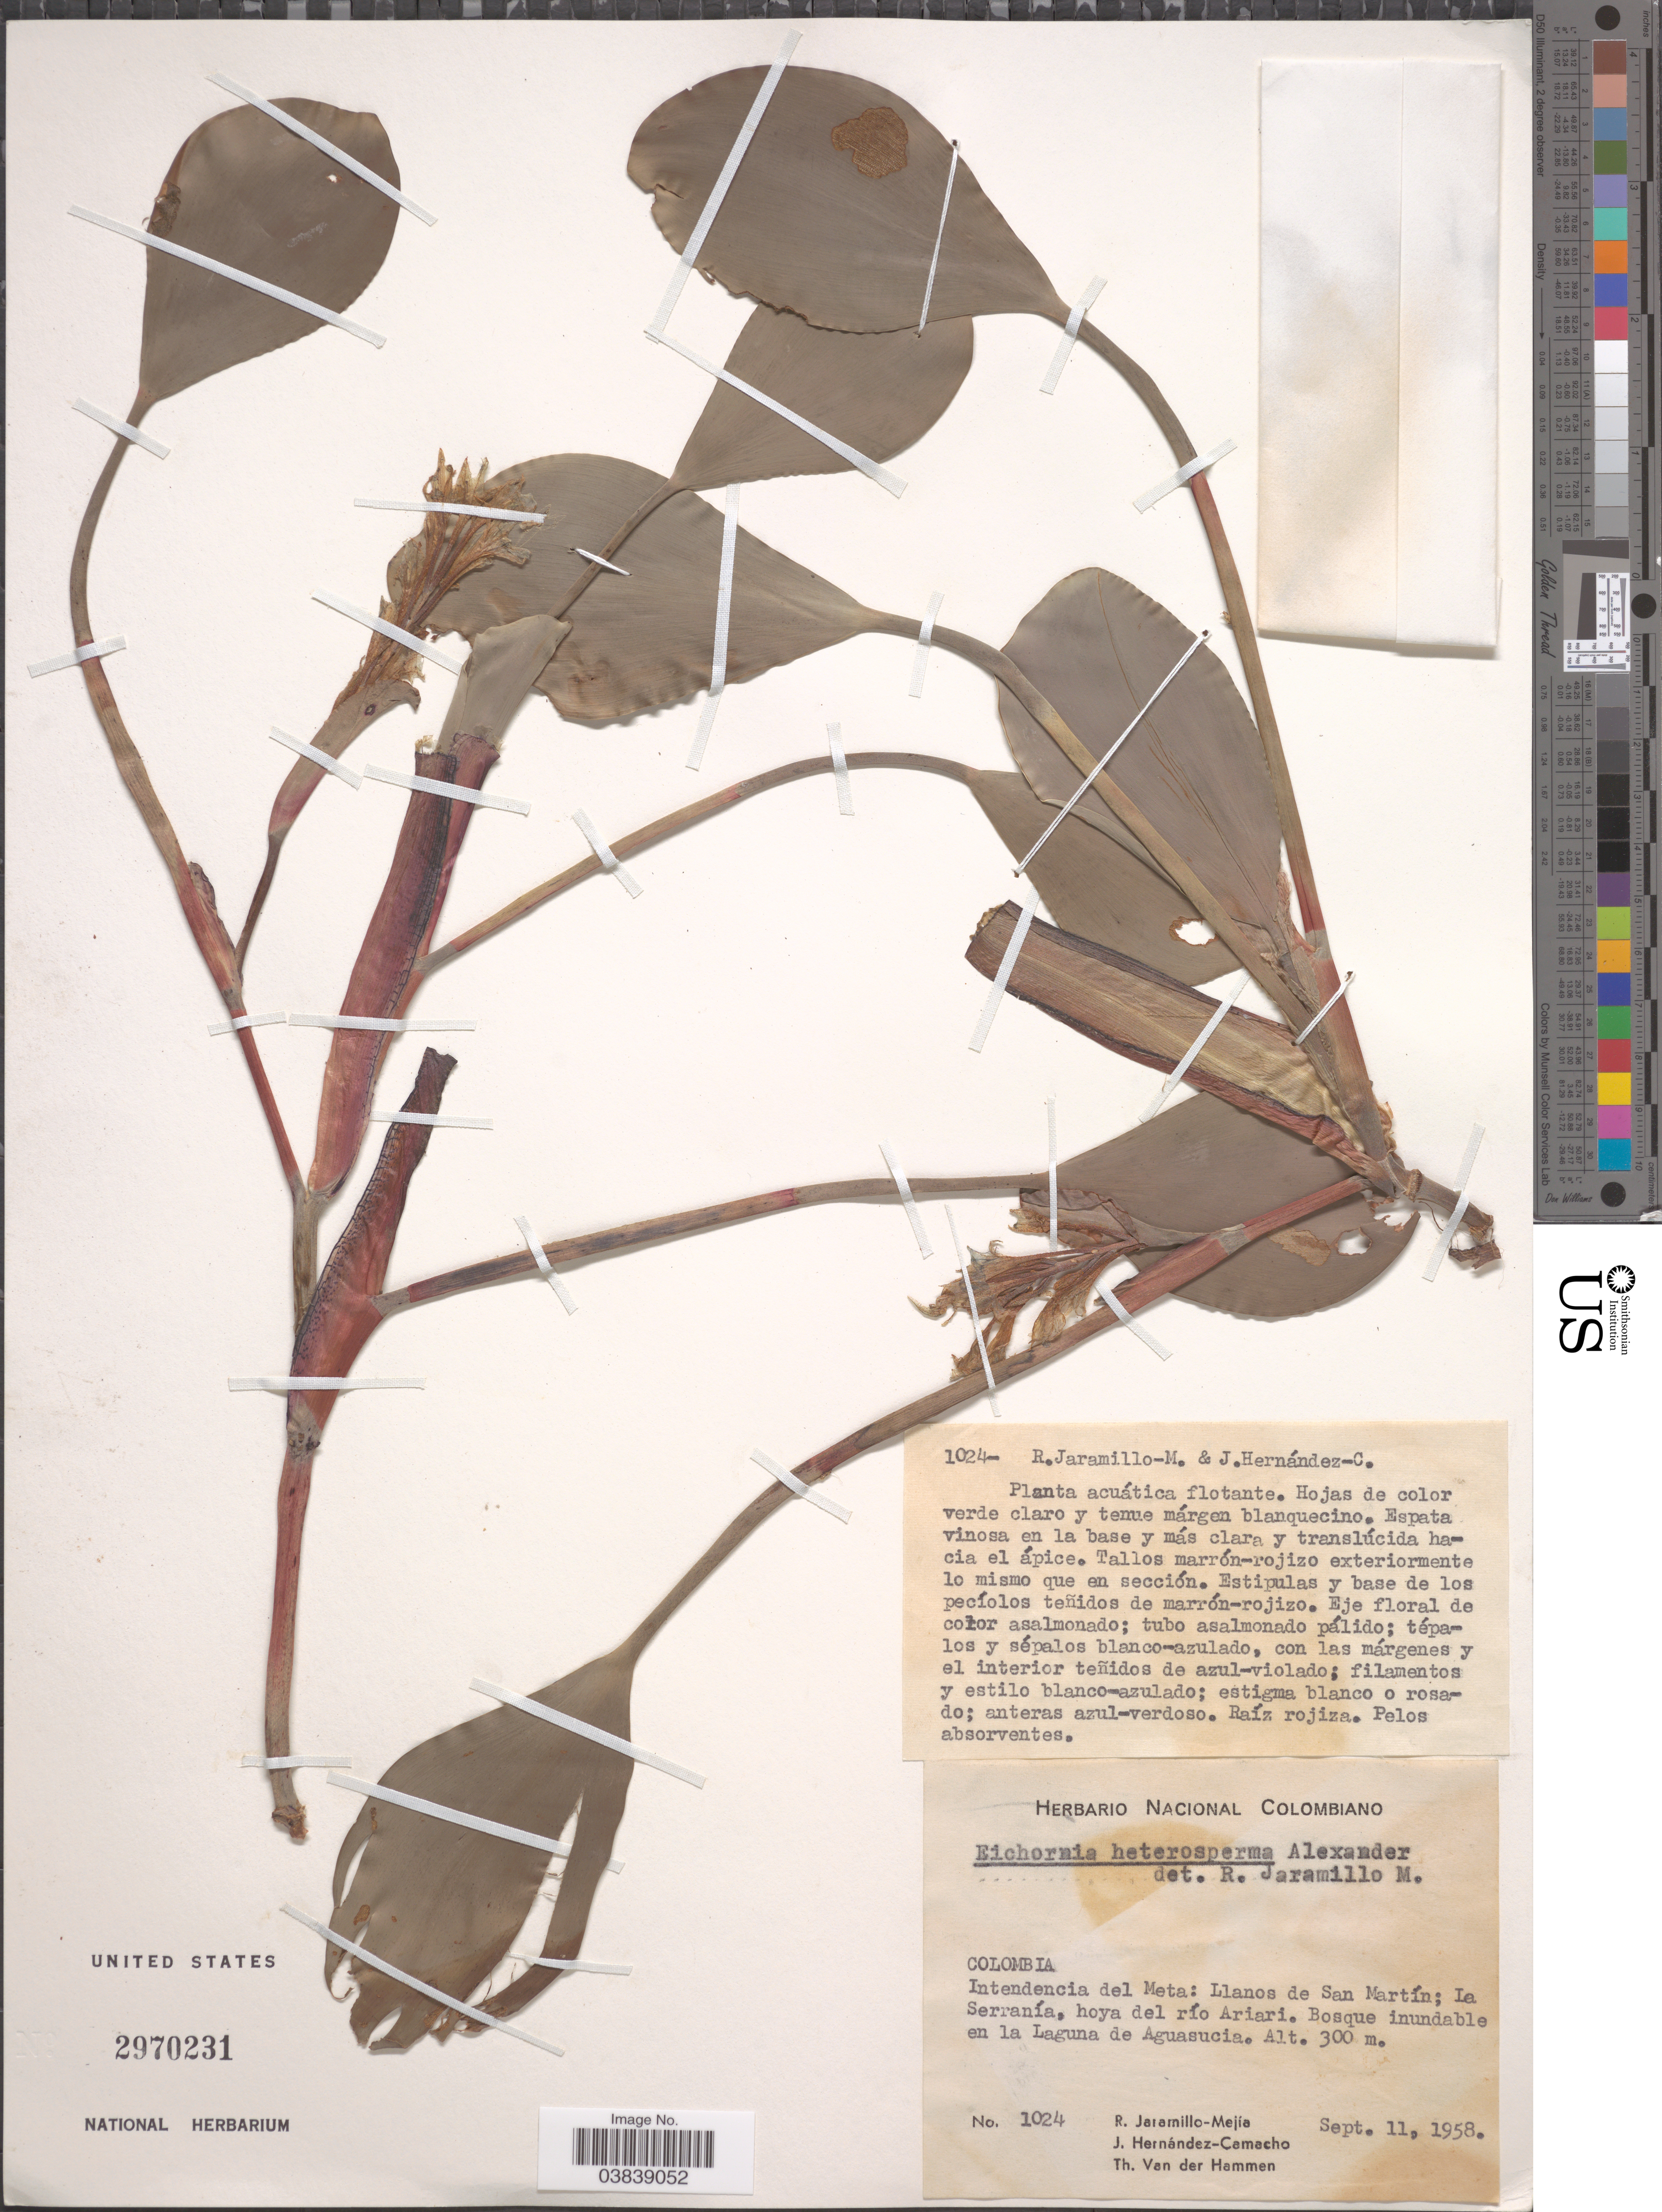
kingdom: Plantae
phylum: Tracheophyta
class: Liliopsida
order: Commelinales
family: Pontederiaceae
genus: Eichhornia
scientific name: Eichhornia heterosperma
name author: Alexander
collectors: R. Jaramillo M., J. Hernandez Camacho & T. Hammen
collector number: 1024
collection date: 1958-09-11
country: Colombia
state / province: Meta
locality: Intendencia del Meta: Llanos de San Martín; La Serranía, hoya del río Ariari. En la Laguna de Aguasucia.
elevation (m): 300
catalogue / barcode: US 2970231